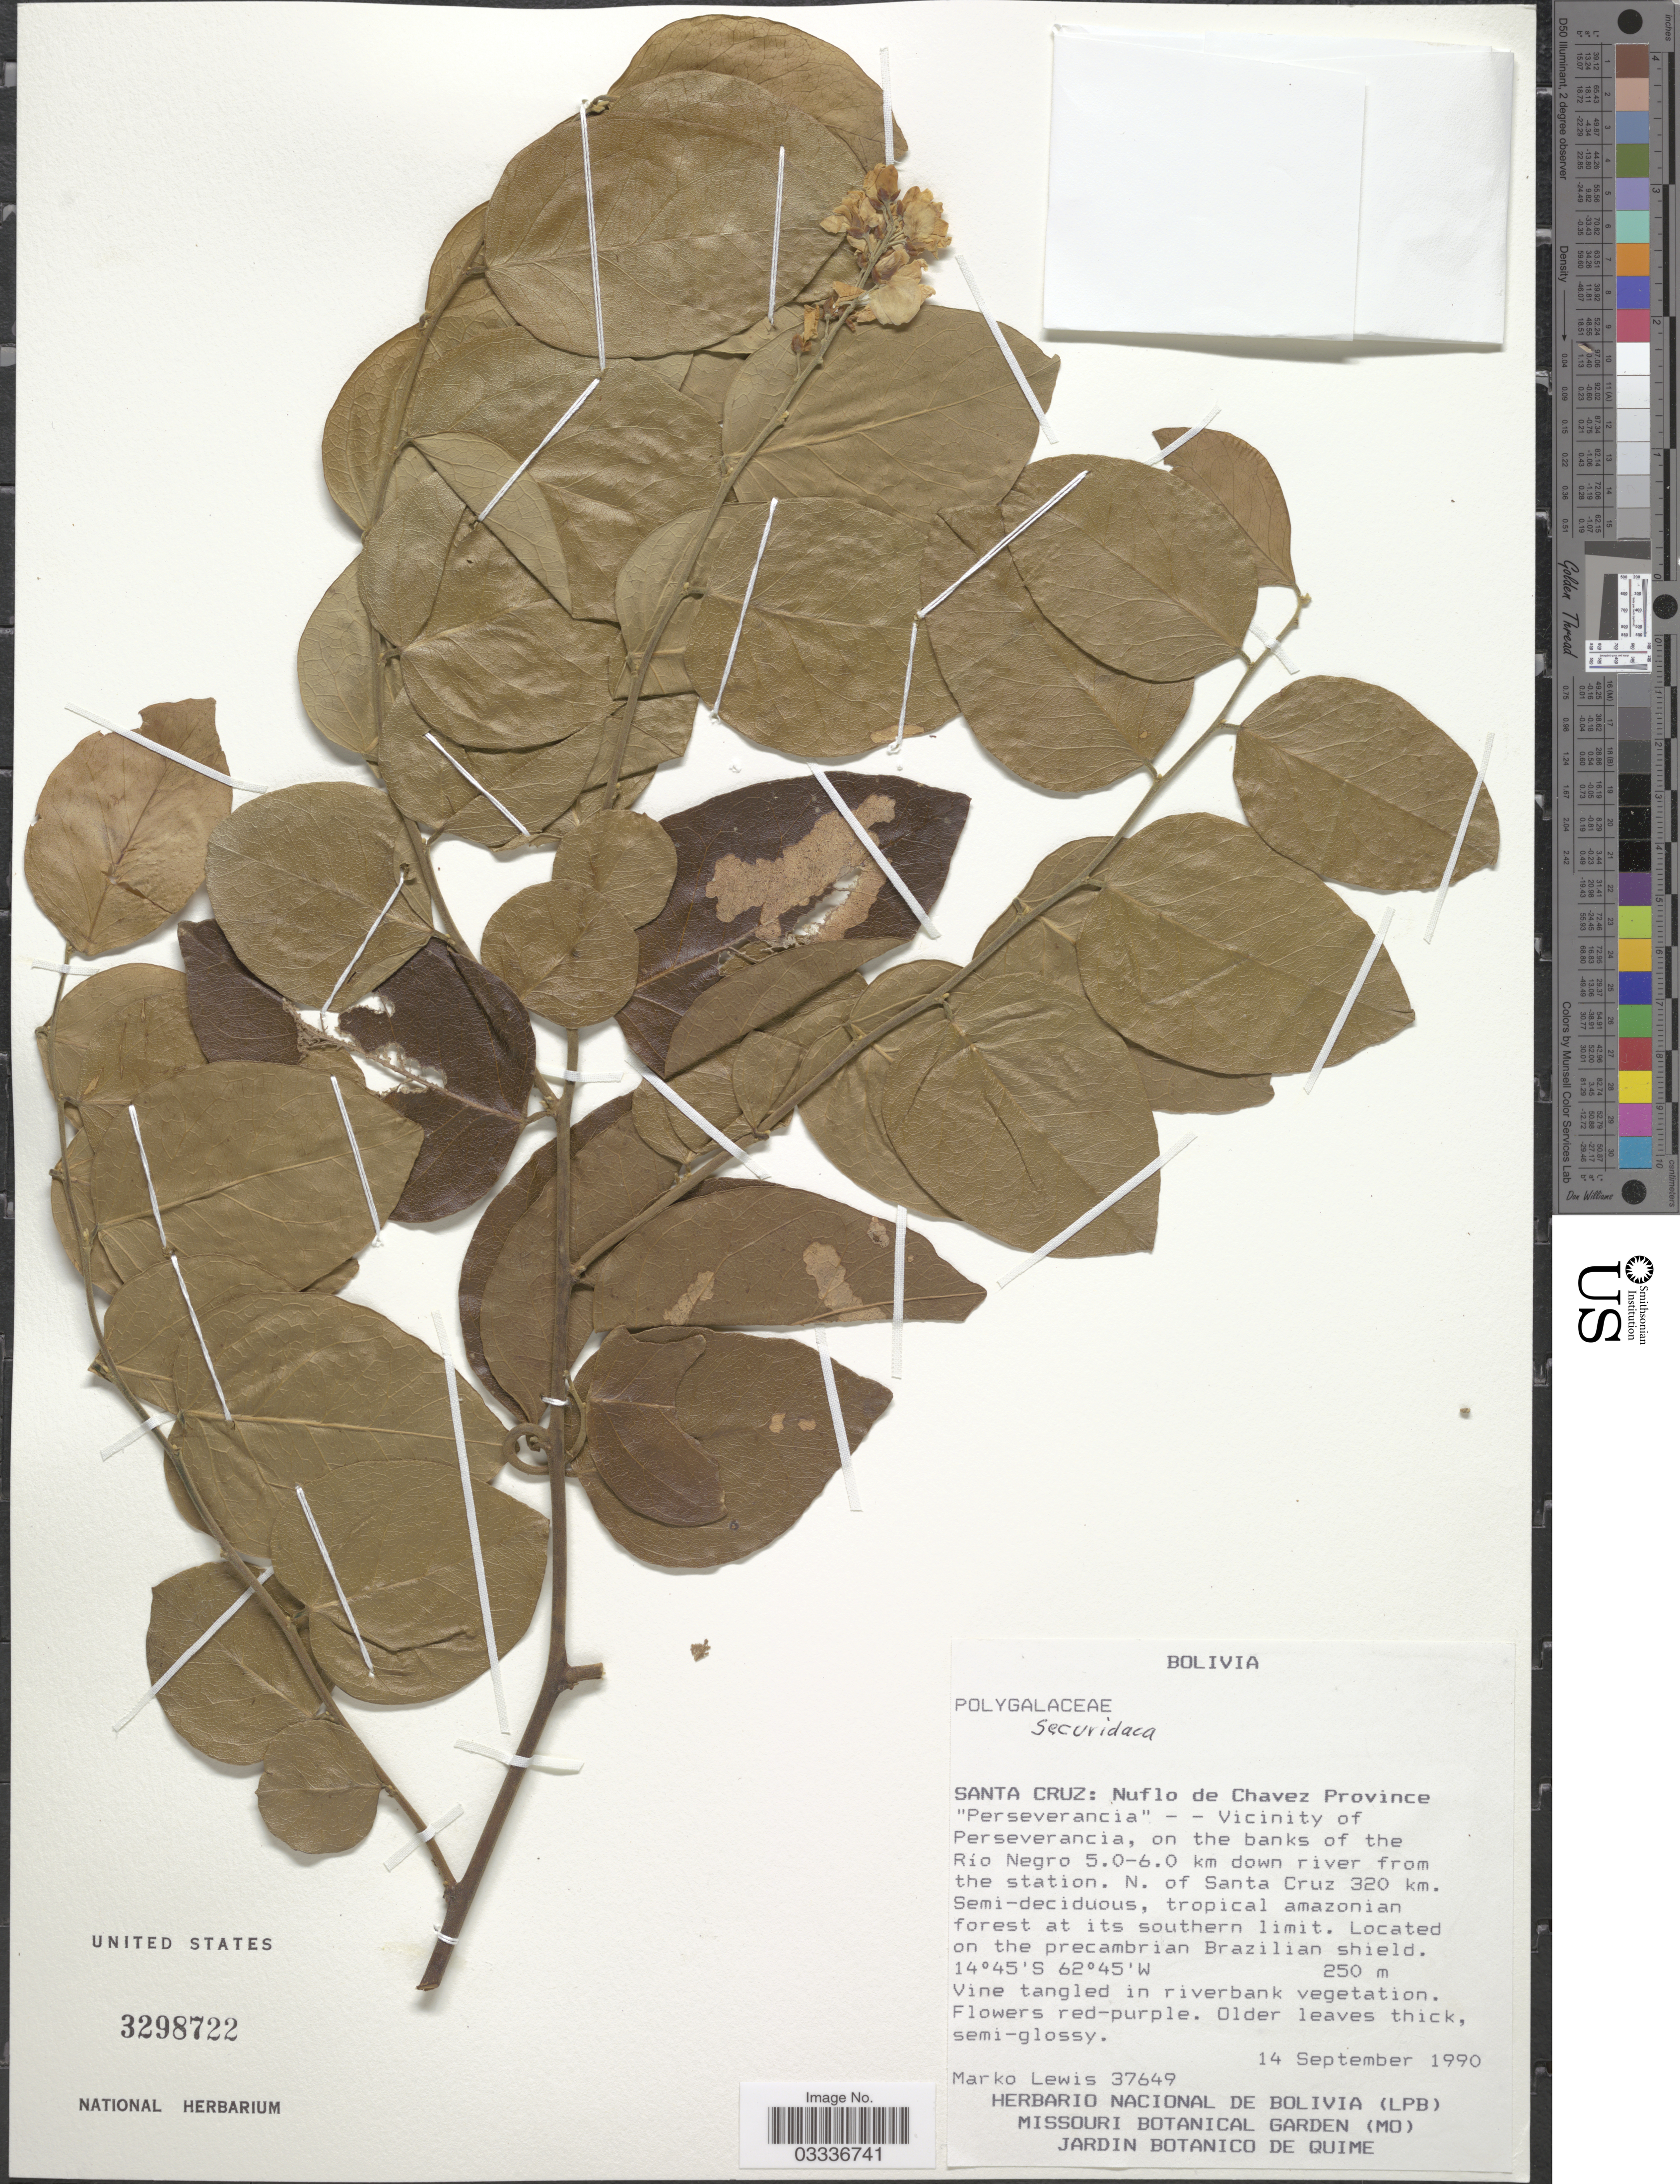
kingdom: Plantae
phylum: Tracheophyta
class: Magnoliopsida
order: Fabales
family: Polygalaceae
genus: Securidaca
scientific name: Securidaca sp.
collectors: M. A. Lewis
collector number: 37649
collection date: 1990-09-14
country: Bolivia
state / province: Santa Cruz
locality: Nuflo de Chavez Province. "Perseverancia"- - Vicinity of Perseverancia, on the banks of the Río Negro 5.0-6.0 km down river from the station. N. of Santa Cruz 320 km.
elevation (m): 250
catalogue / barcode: US 3298722